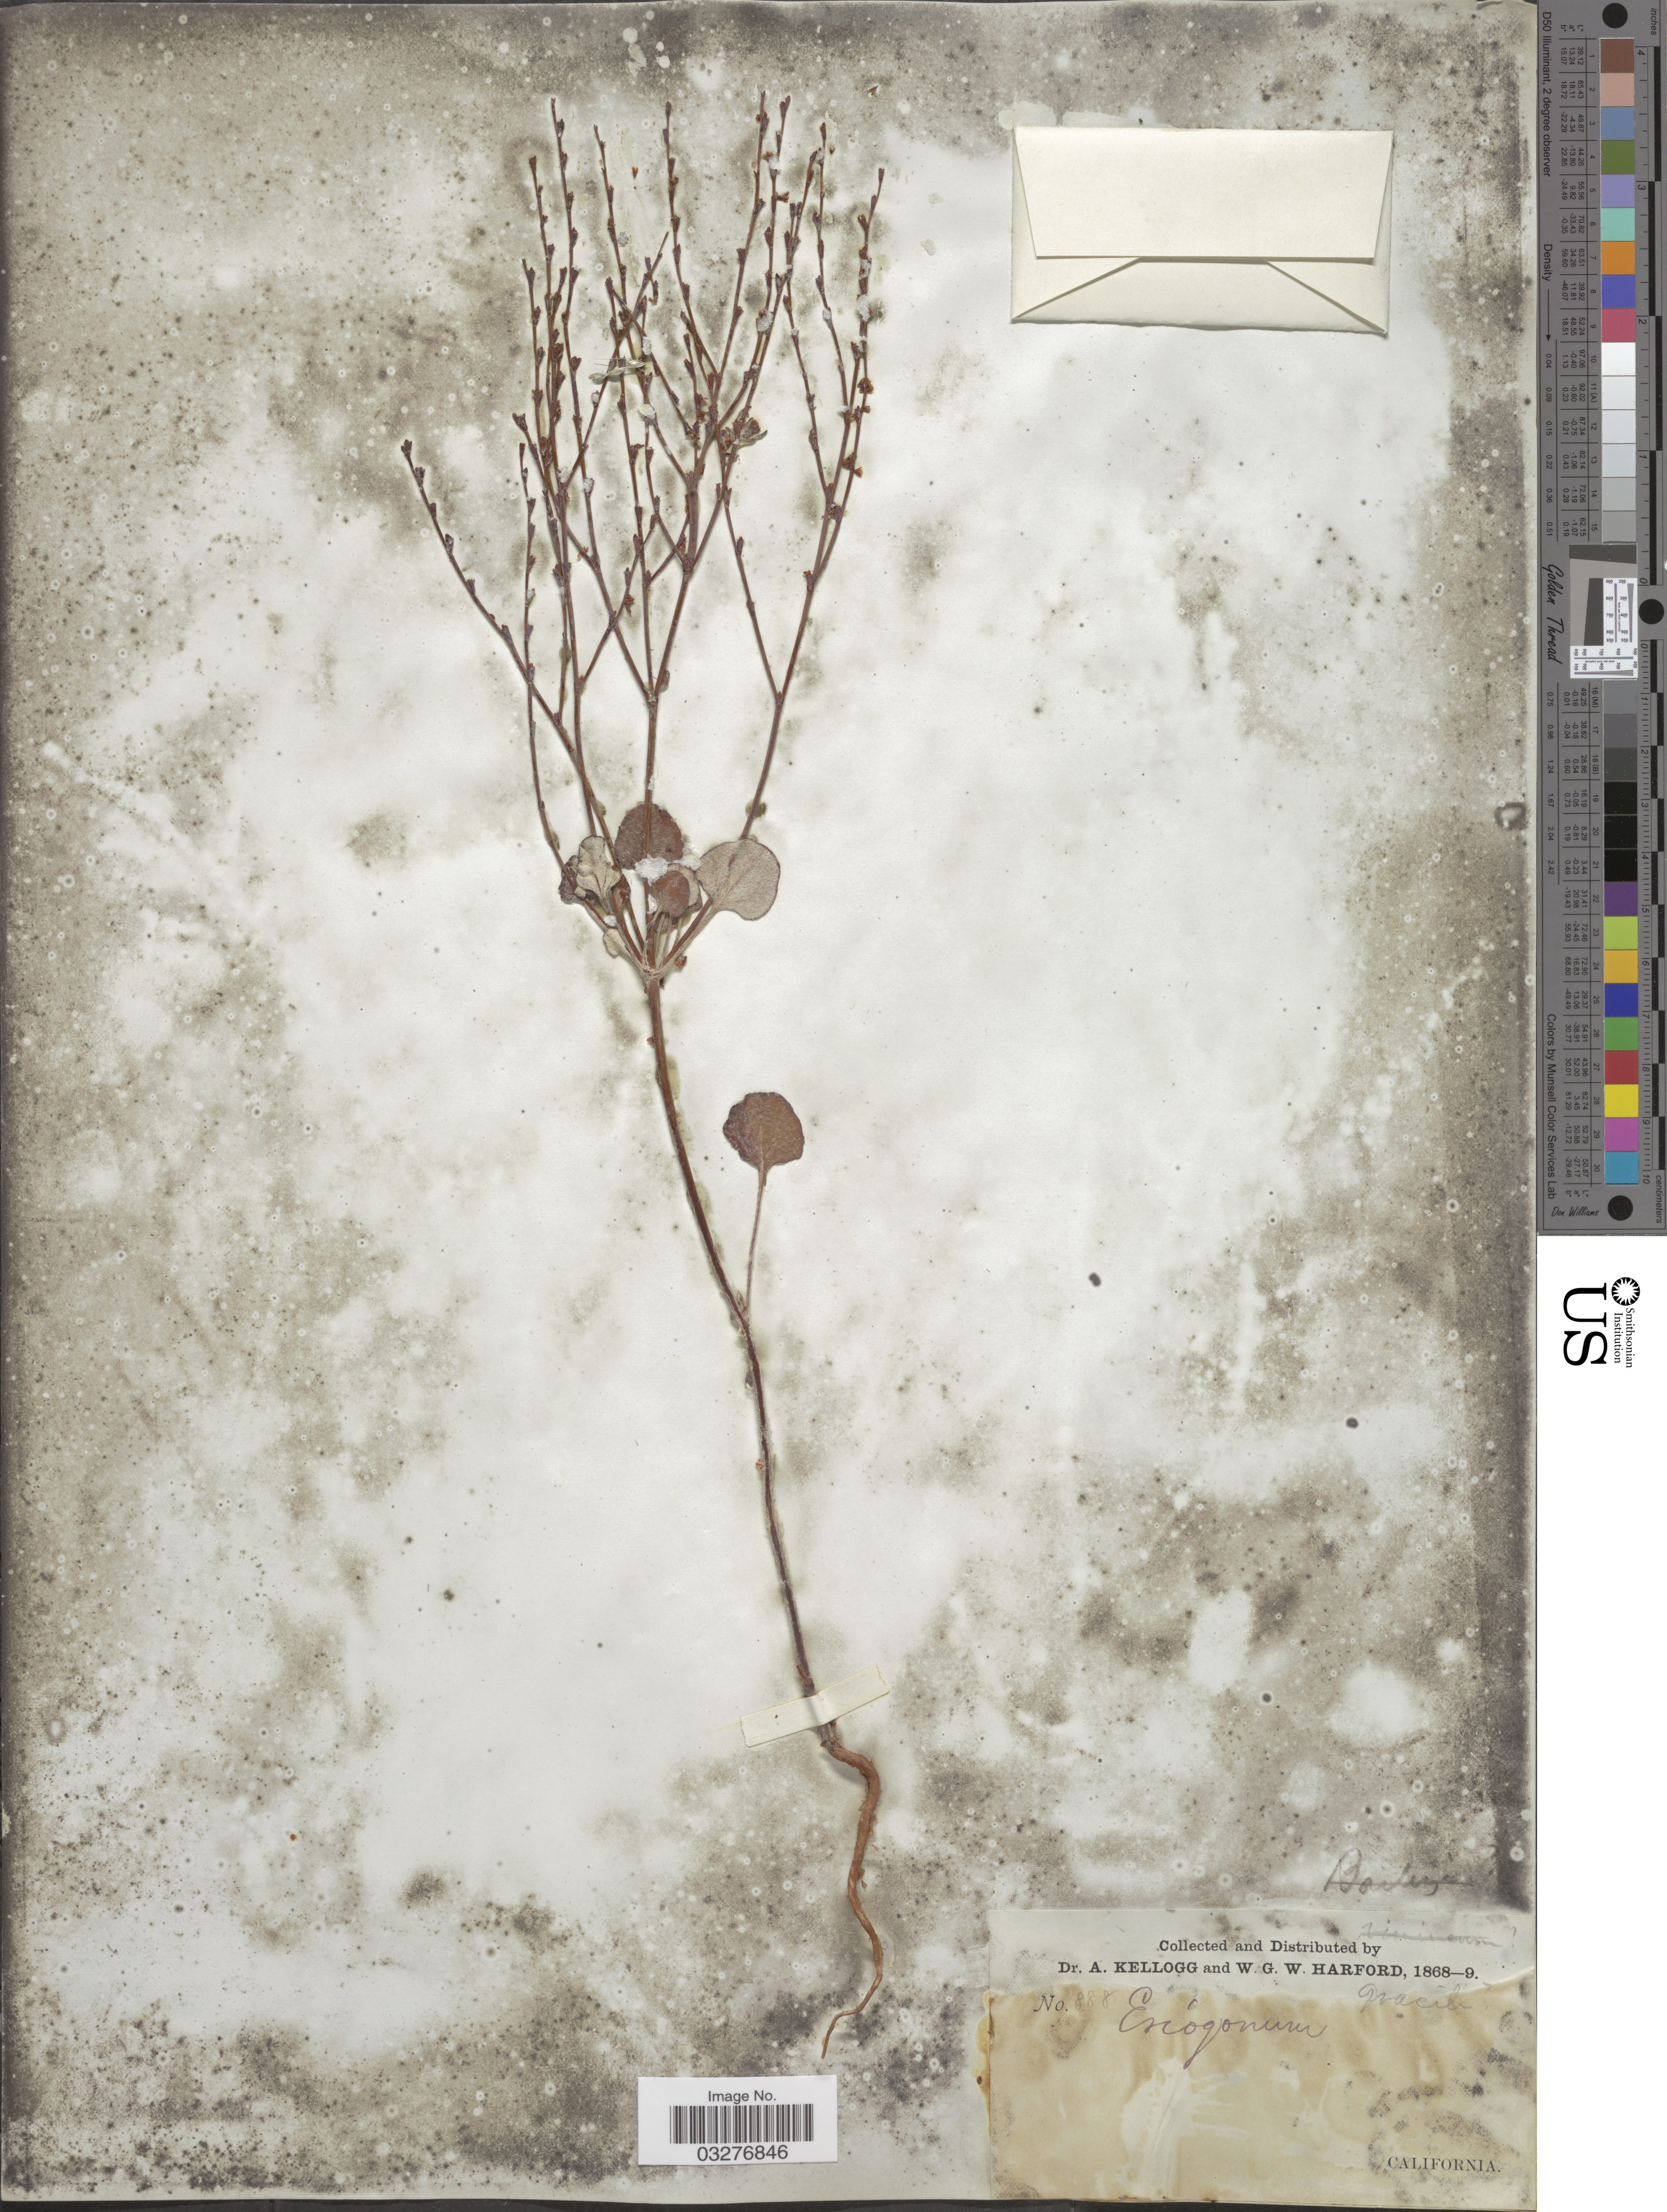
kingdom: Plantae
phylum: Tracheophyta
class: Magnoliopsida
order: Caryophyllales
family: Polygonaceae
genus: Eriogonum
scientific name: Eriogonum gracile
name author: Benth.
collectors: A. Kellogg & W. G. W. Harford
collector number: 888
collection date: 1868/1869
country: United States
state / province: California